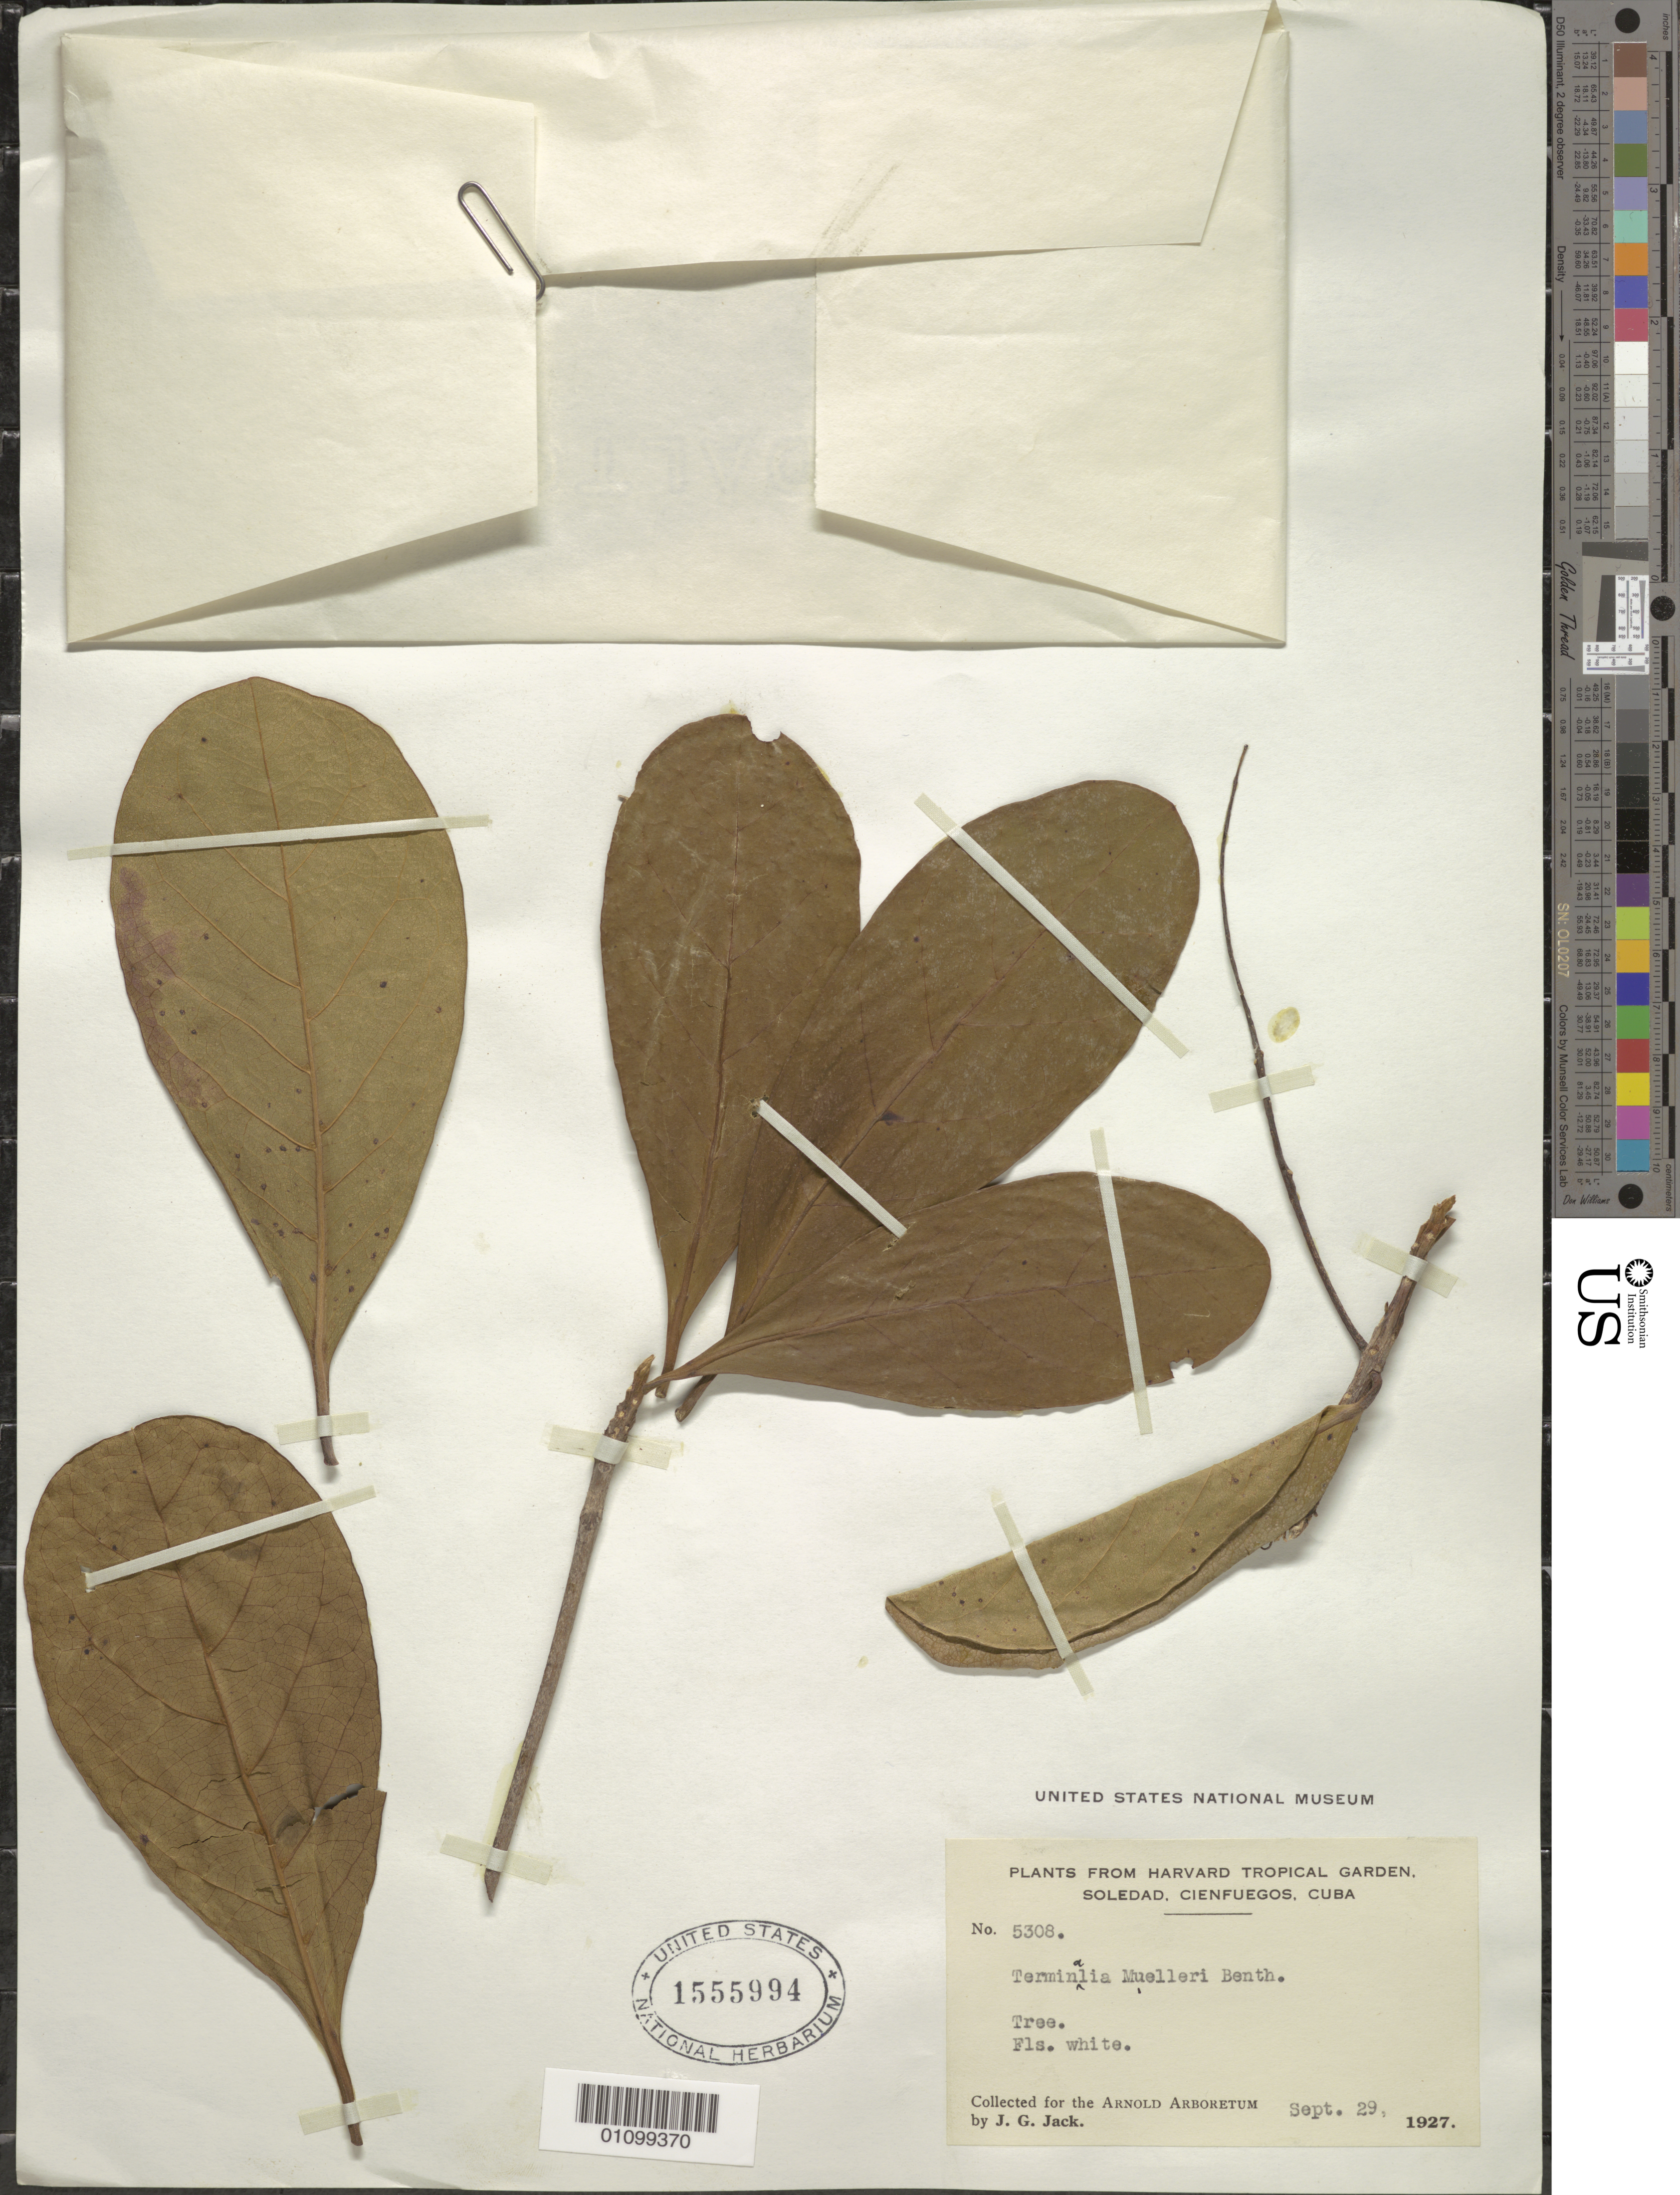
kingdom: Plantae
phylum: Tracheophyta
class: Magnoliopsida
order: Myrtales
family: Combretaceae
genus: Terminalia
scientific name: Terminalia muelleri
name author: Benth.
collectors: J. G. Jack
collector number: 5308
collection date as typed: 29 Sep 1927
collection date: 1927-09-29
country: Cuba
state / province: Cienfuegos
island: Cuba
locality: Soledad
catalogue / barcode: US 1555994